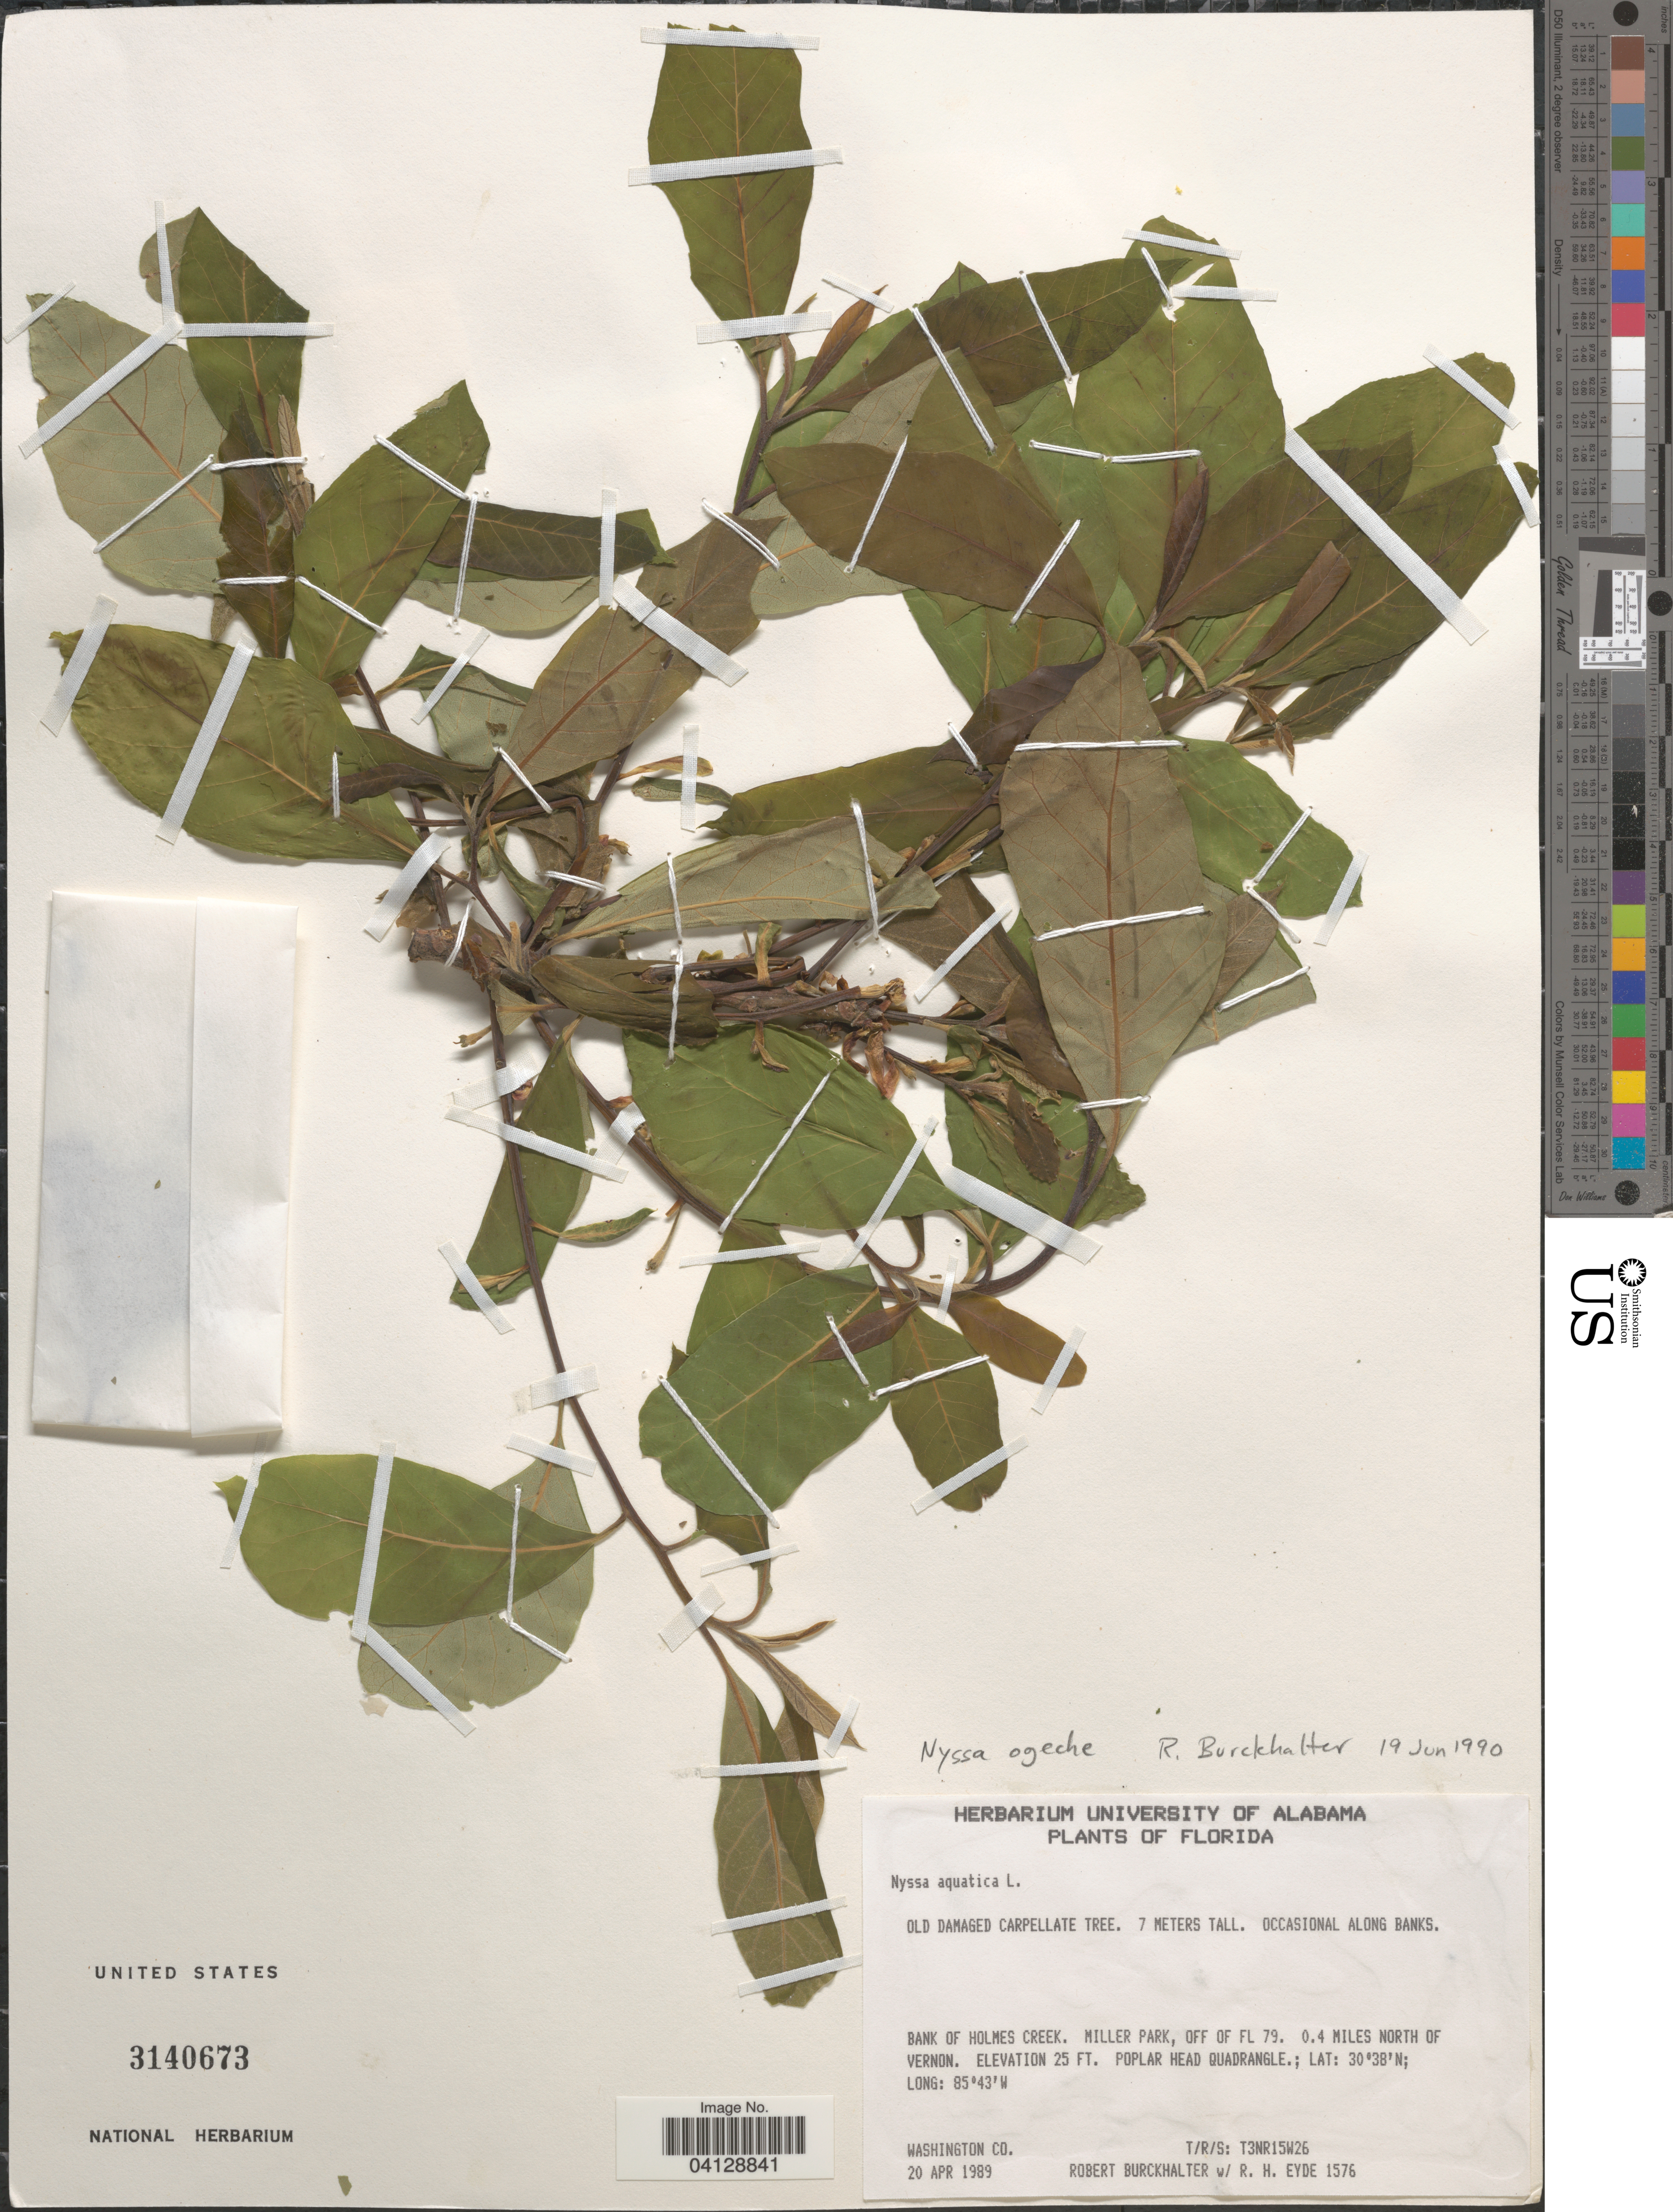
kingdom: Plantae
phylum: Tracheophyta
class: Magnoliopsida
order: Cornales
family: Nyssaceae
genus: Nyssa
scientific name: Nyssa ogeche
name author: W. Bartram ex Marshall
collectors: R. Burckhalter & R. H. Eyde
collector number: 1576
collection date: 1989-04-20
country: United States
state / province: Florida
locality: Bank of Holmes Creek. Miller Park, off of FL 79. 0.4 miles north of Vernon. Poplar Head Quadrangle. T/R/S: T3NR15W26.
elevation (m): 8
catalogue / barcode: US 3140673